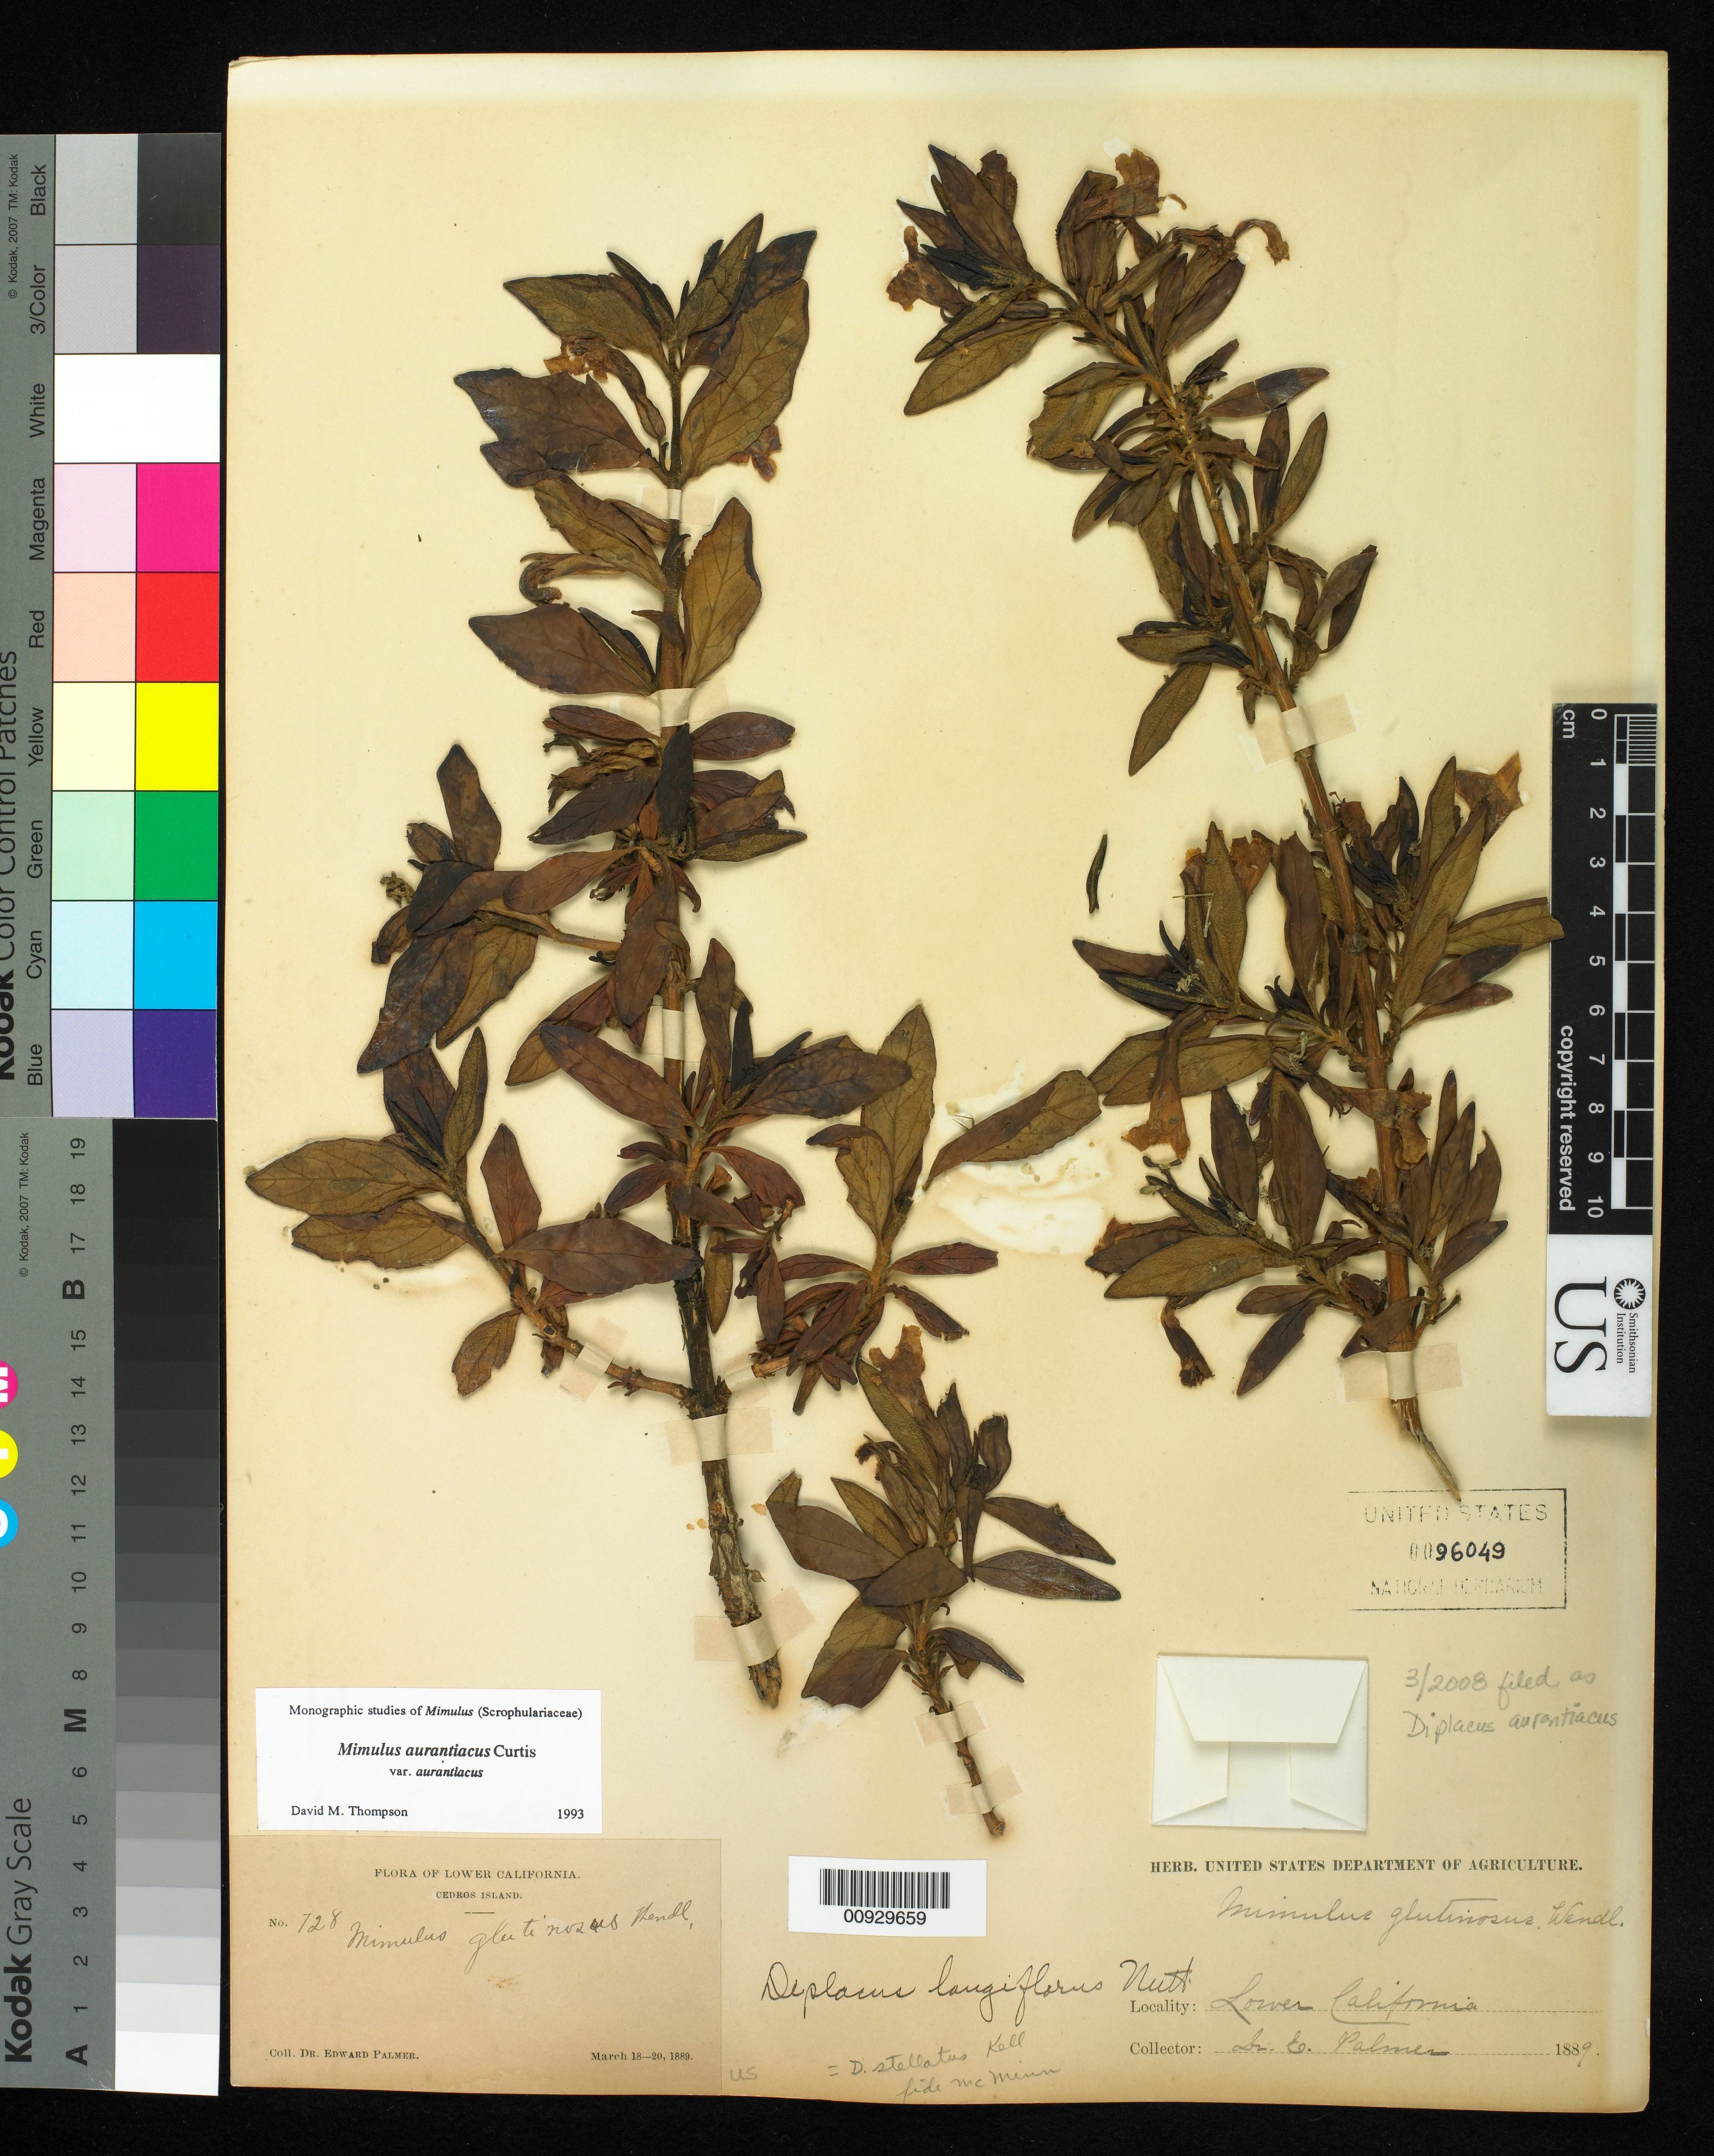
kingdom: Plantae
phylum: Tracheophyta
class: Magnoliopsida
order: Lamiales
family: Phrymaceae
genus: Diplacus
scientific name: Diplacus aurantiacus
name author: (Curtis) Jeps.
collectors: E. Palmer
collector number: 728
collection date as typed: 18 Mar 1889 to 20 Mar 1889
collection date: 1889-03-18/1889-03-20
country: Mexico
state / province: Baja California Norte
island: Cedros I.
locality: Cedros Island, Lower California.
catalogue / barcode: US 96049